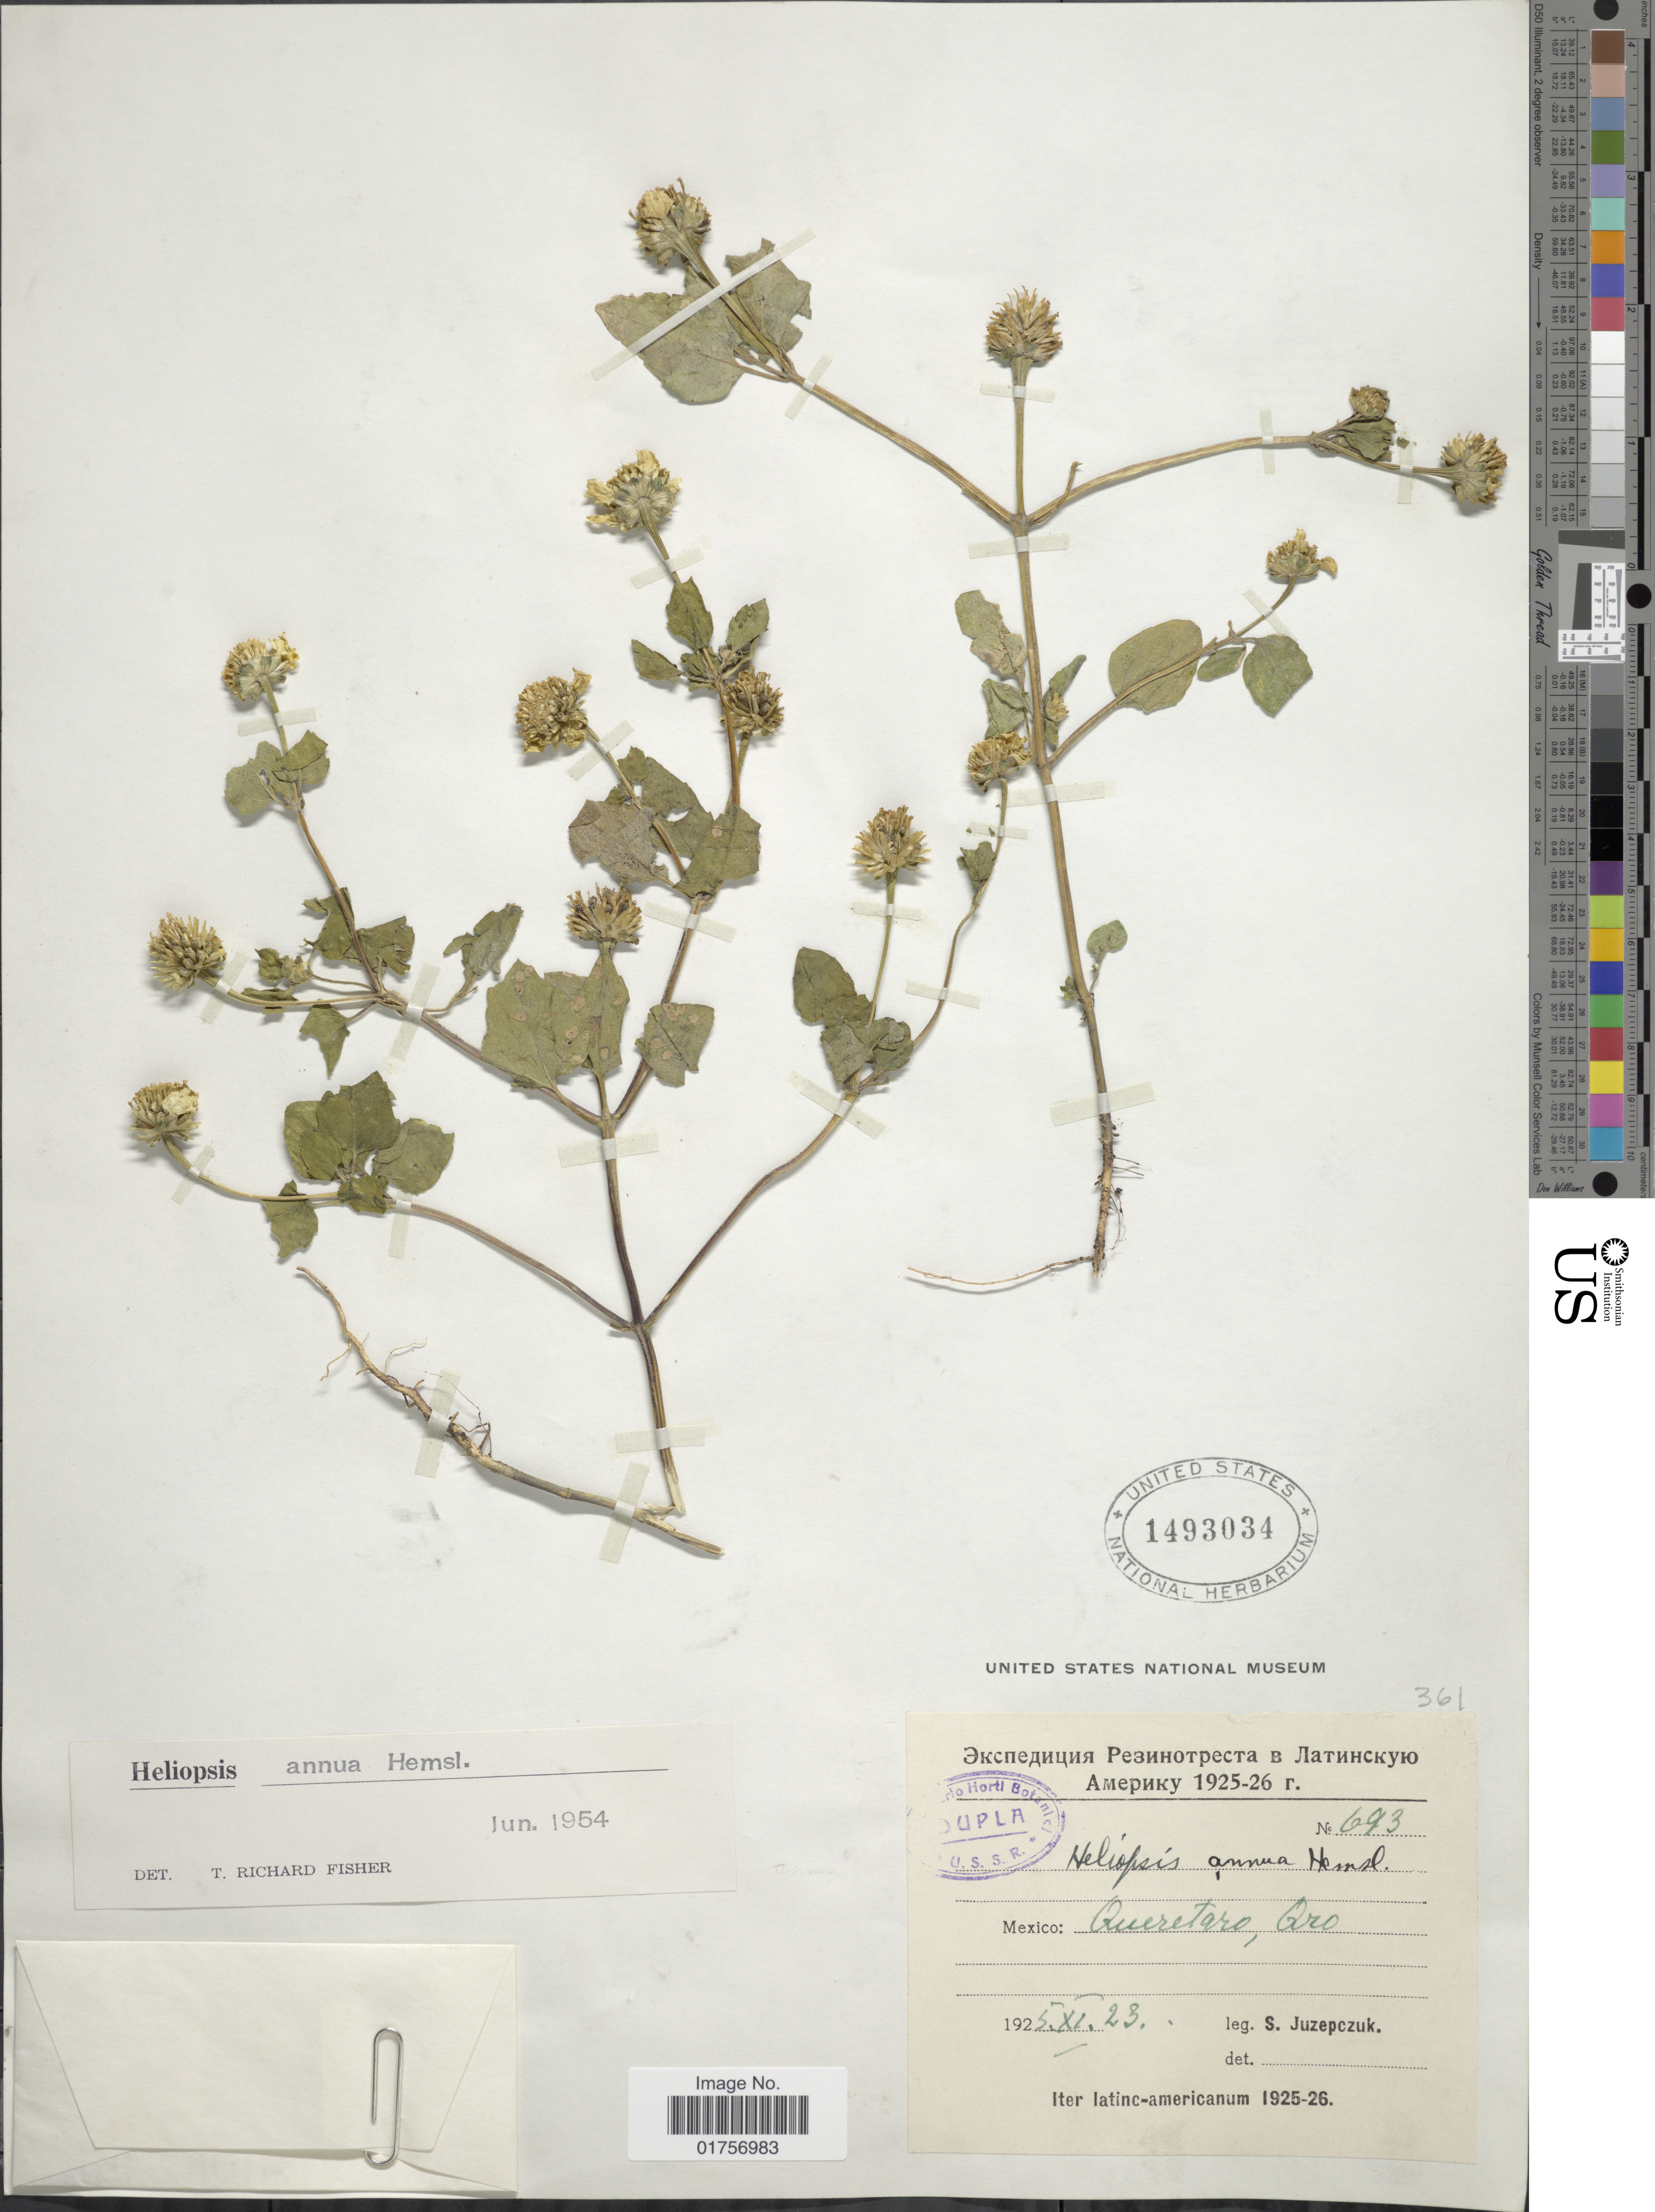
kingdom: Plantae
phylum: Tracheophyta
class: Magnoliopsida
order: Asterales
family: Asteraceae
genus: Heliopsis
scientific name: Heliopsis annua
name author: Hemsl.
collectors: S. V. Juzepczuk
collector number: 693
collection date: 1925-11-23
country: Mexico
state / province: Querétaro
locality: Oro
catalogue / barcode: US 1493034